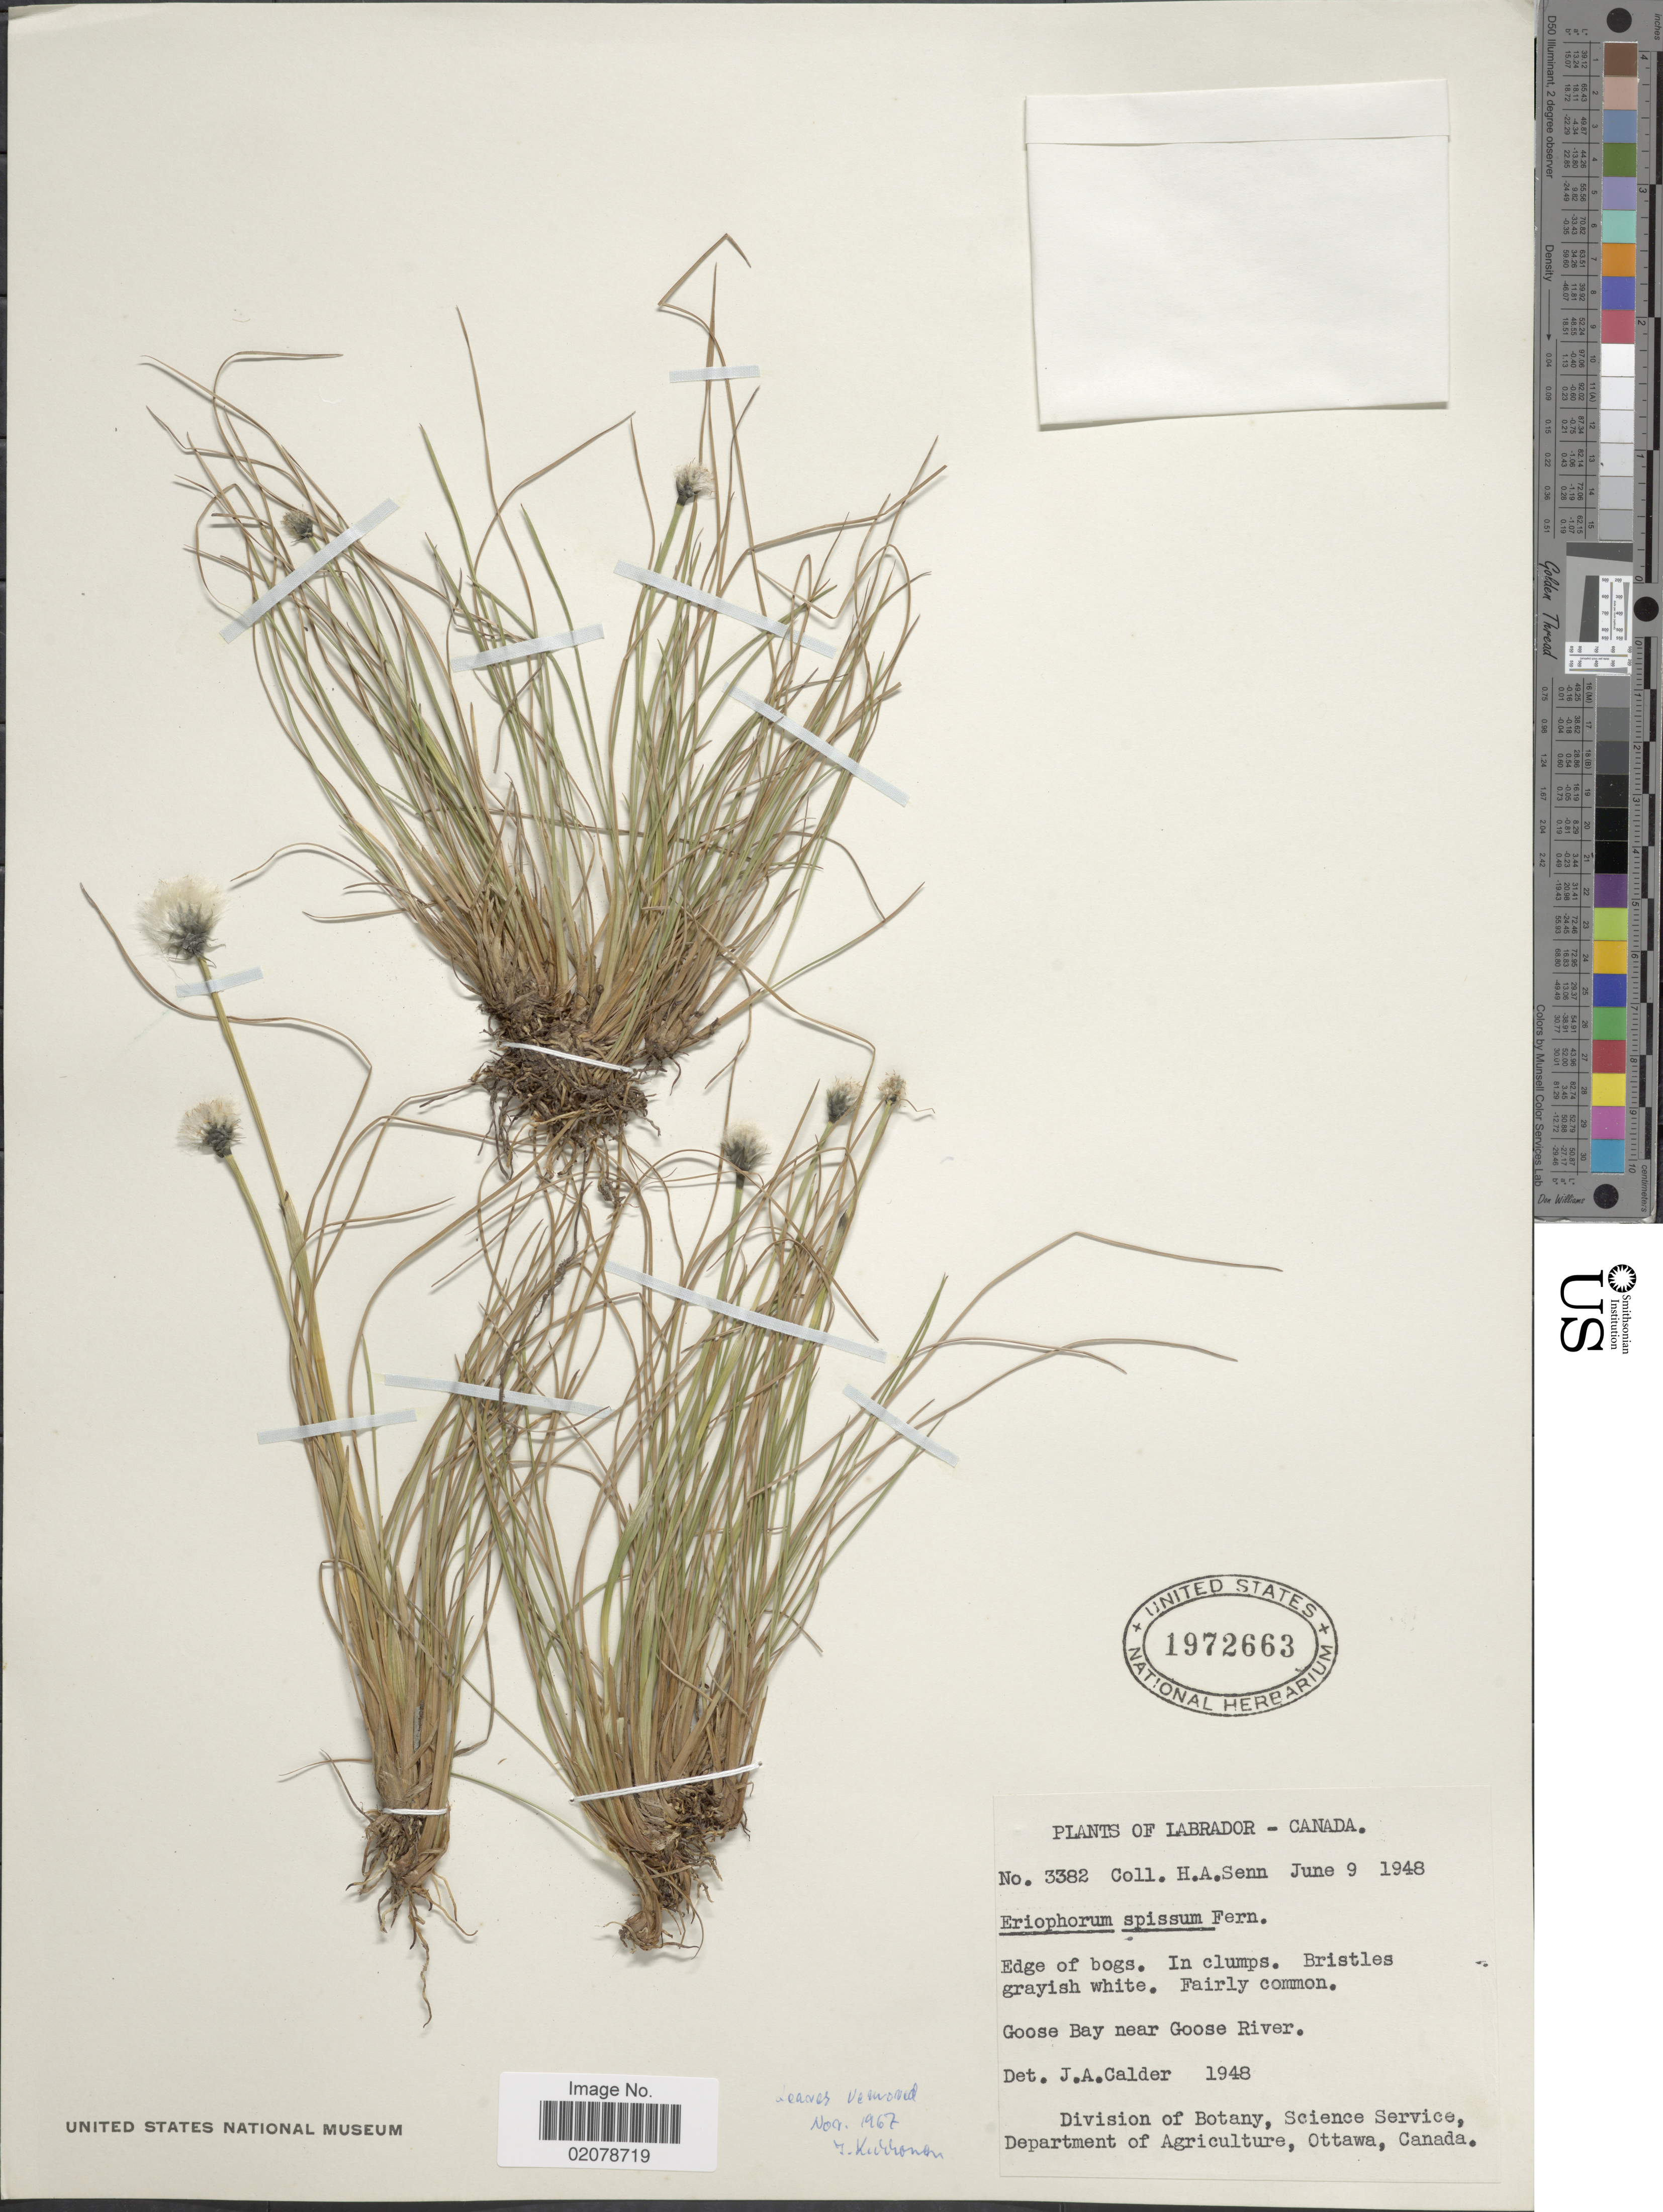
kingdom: Plantae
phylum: Tracheophyta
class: Liliopsida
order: Poales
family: Cyperaceae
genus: Eriophorum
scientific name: Eriophorum vaginatum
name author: L.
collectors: H. Senn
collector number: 3382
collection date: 1948-06-09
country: Canada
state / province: Newfoundland and Labrador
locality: Labrador. Goose Bay near Goose River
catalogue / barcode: US 1972663